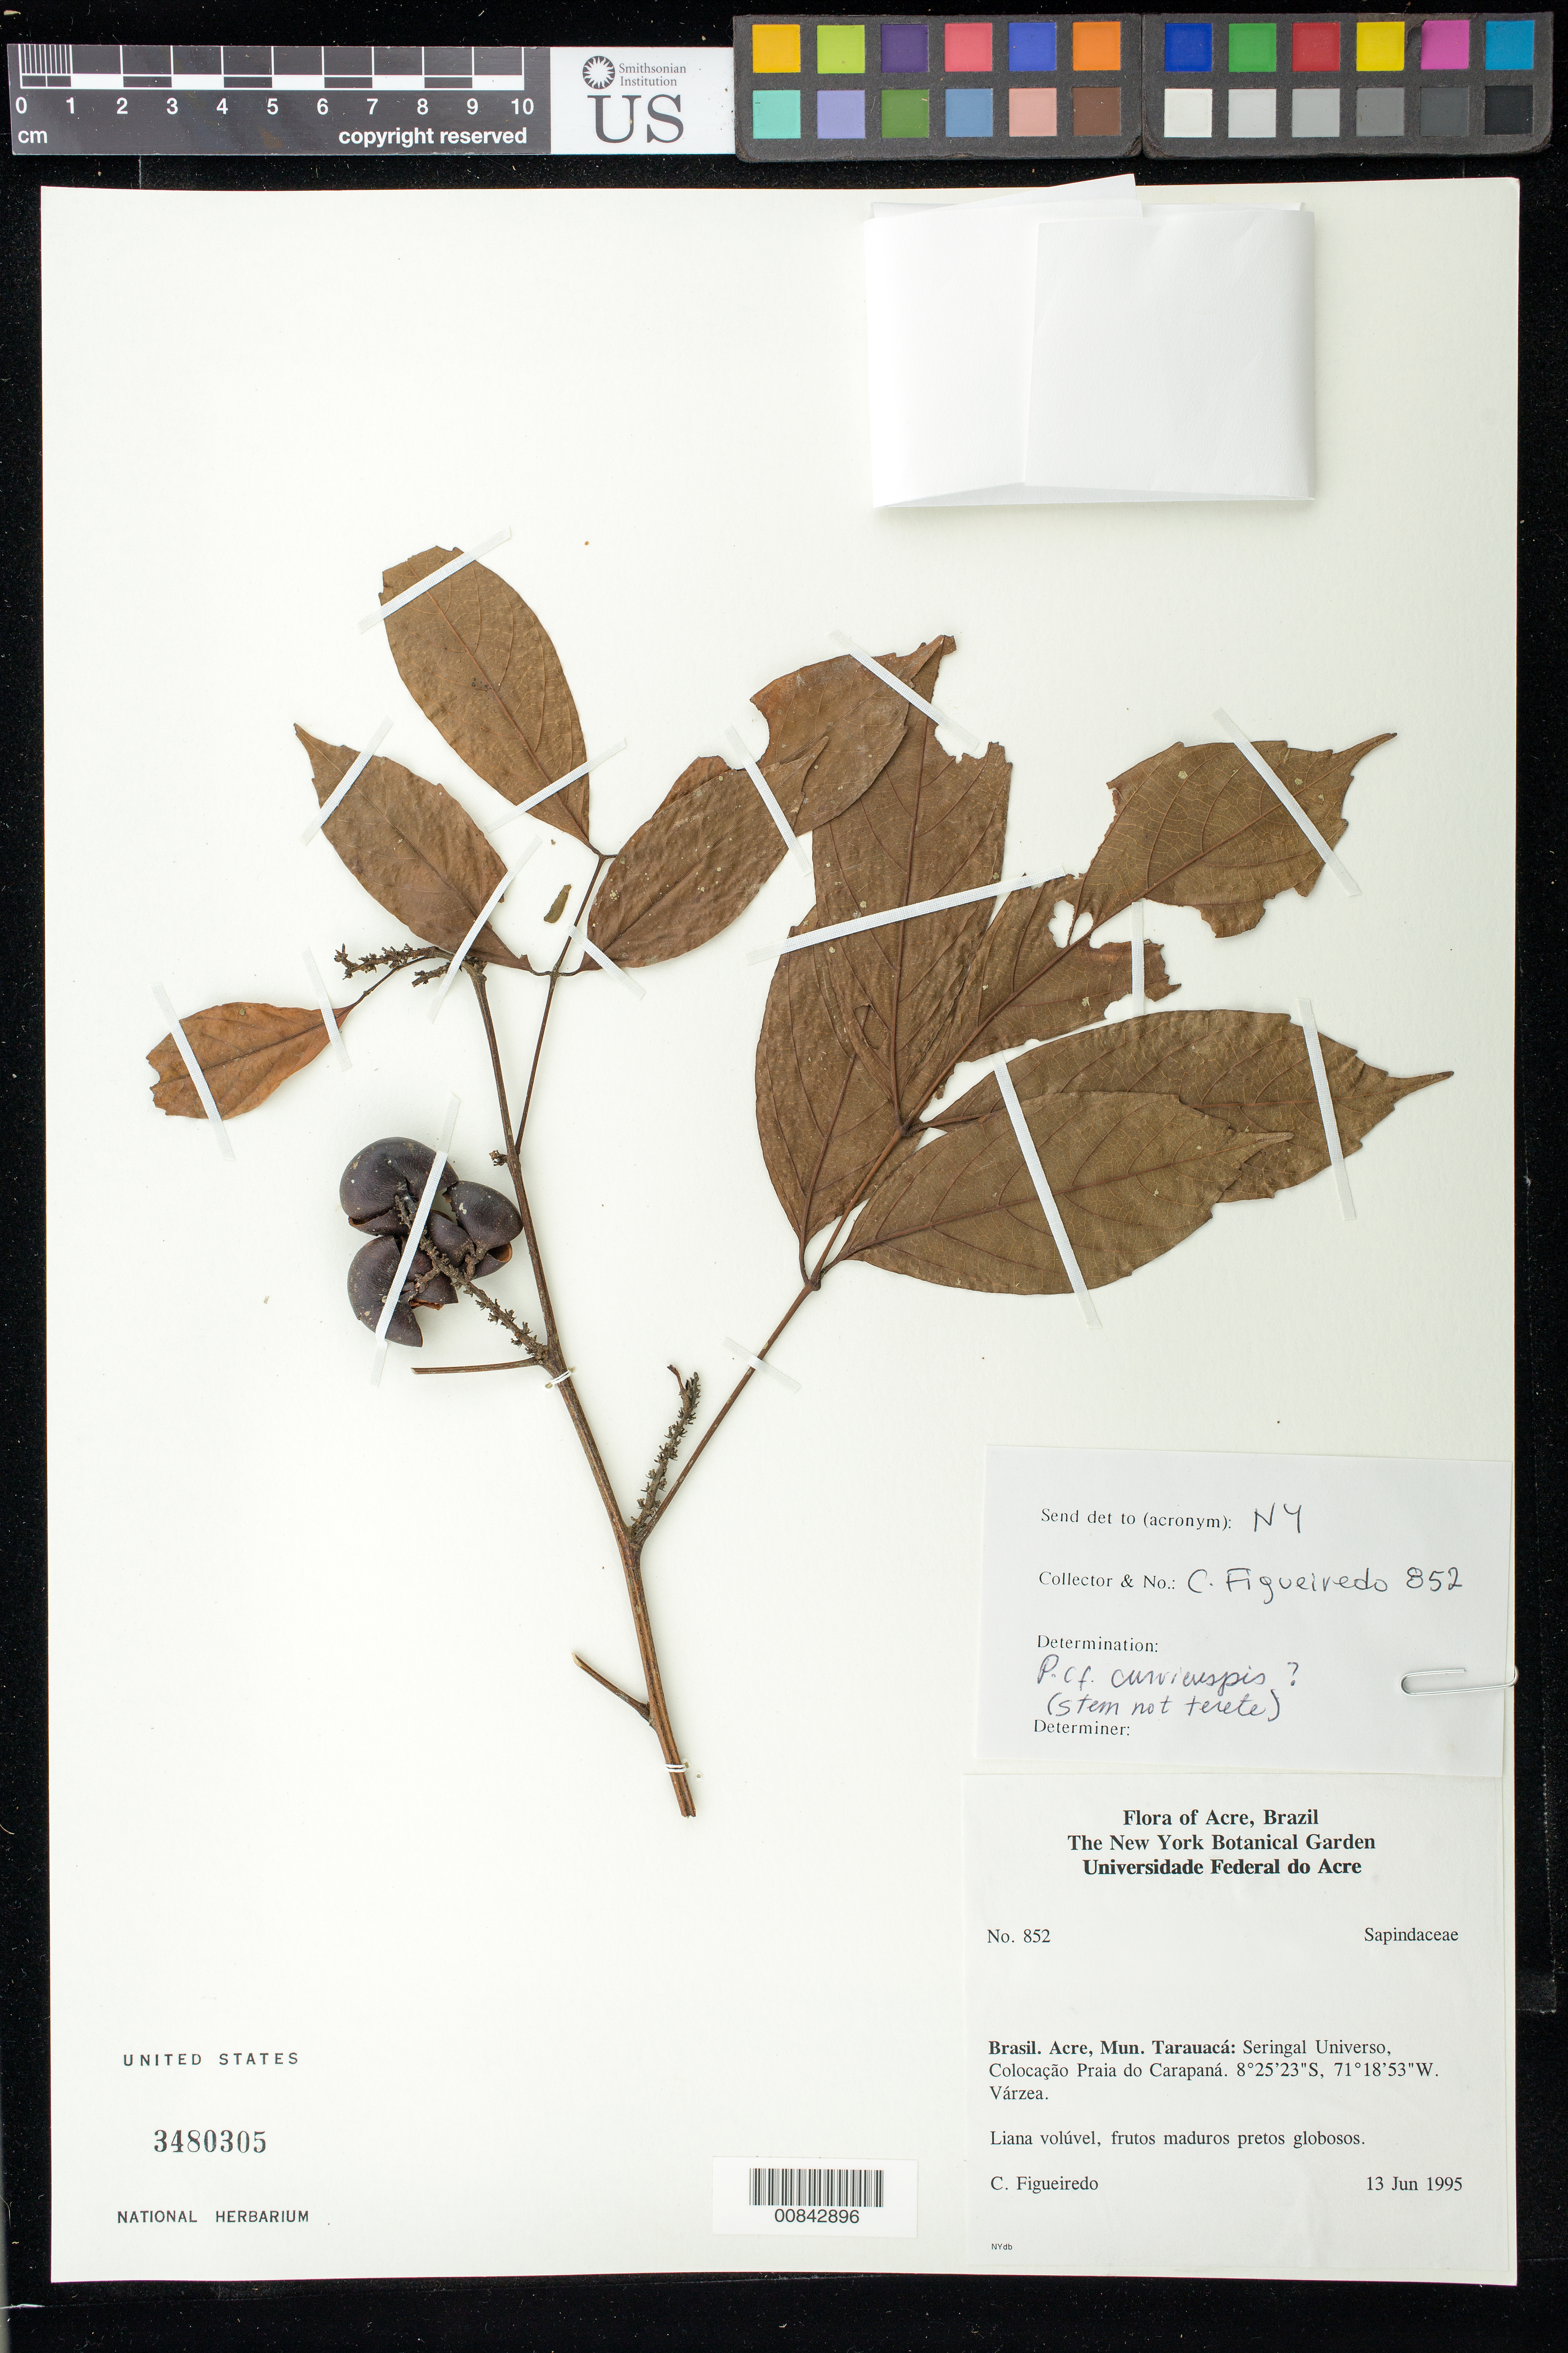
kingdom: Plantae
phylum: Tracheophyta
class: Magnoliopsida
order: Sapindales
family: Sapindaceae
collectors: C. Figueiredo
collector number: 852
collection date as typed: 13 Jun 1995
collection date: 1995-06-13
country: Brazil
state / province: Acre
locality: Mun. Tarauacá. Seringal Universo. Colocação Praia do Carapaná.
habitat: Várzea.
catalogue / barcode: US 3480305